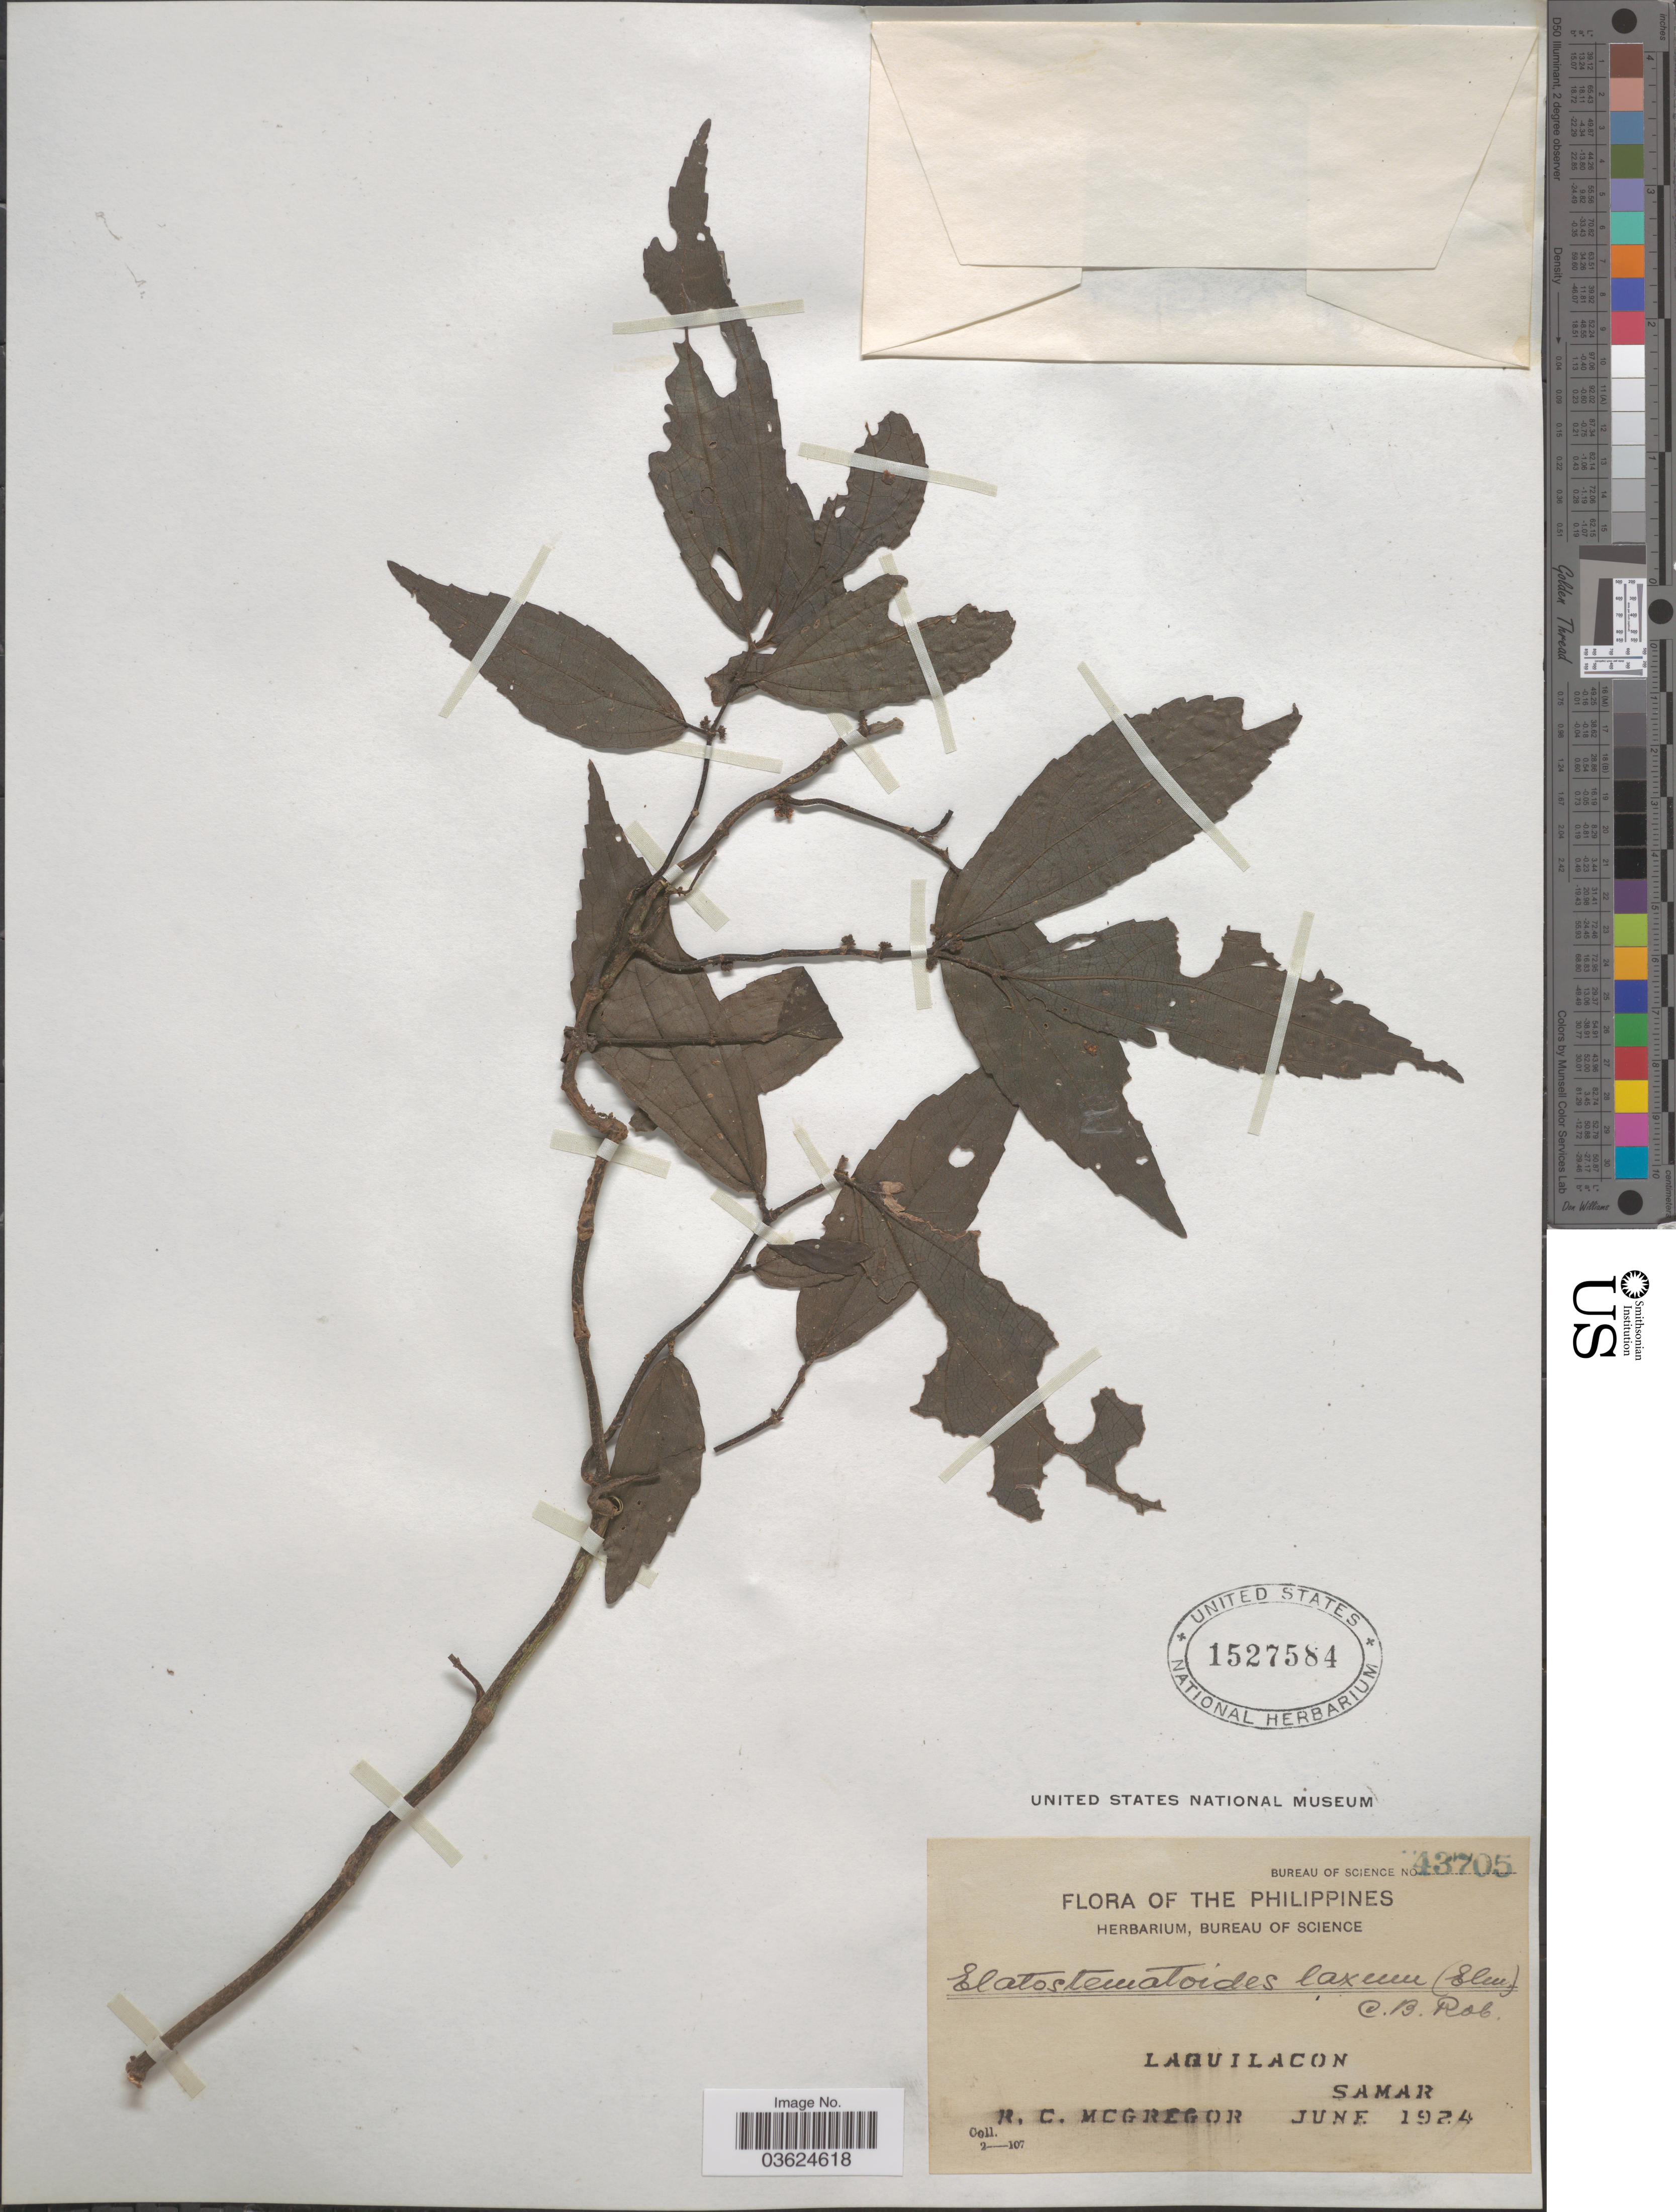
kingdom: Plantae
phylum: Tracheophyta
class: Magnoliopsida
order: Rosales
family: Urticaceae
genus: Elatostematoides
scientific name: Elatostematoides laxum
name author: (Elmer) C.B. Rob.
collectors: R. C. McGregor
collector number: Bureau of Science 43705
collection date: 1924-06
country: Philippines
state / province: Eastern Visayas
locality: Laquilacon, Samar.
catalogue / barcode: US 1527584